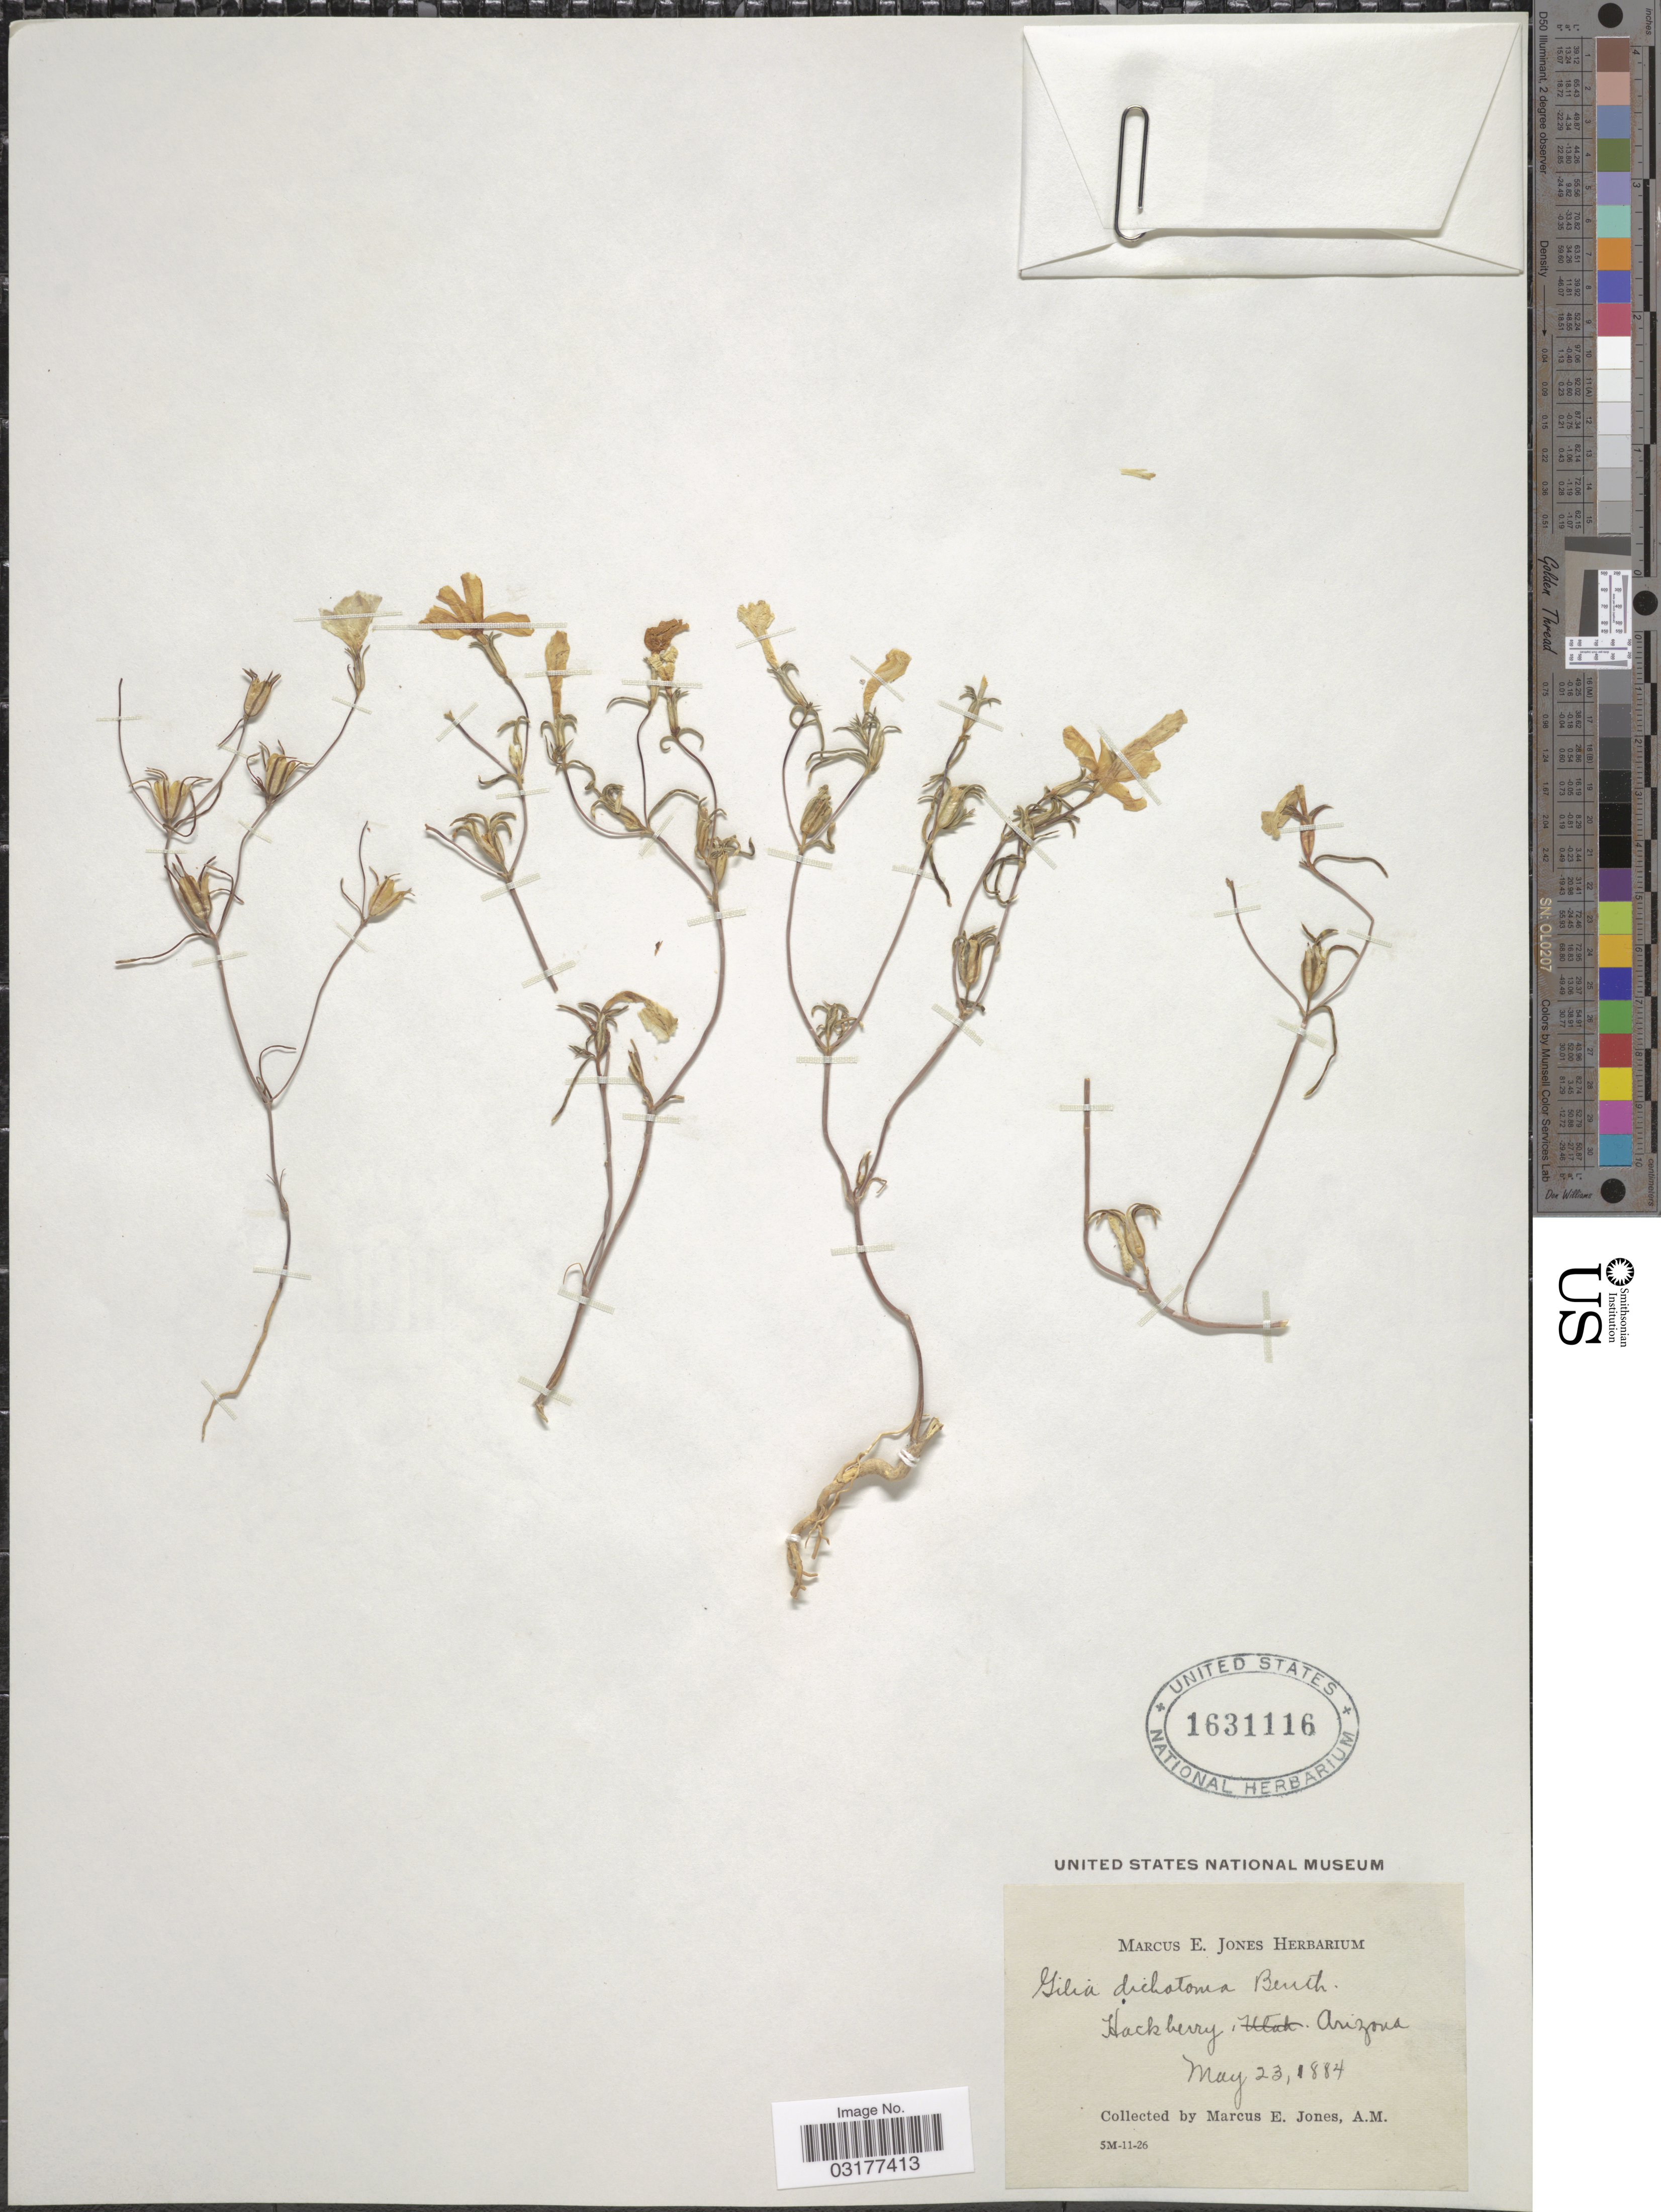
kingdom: Plantae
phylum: Tracheophyta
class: Magnoliopsida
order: Ericales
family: Polemoniaceae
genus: Linanthus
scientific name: Linanthus dichotomus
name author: Benth.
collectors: M. E. Jones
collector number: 5M-11-26?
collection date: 1884-05-23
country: United States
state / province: Arizona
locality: Hackberry.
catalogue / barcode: US 1631116